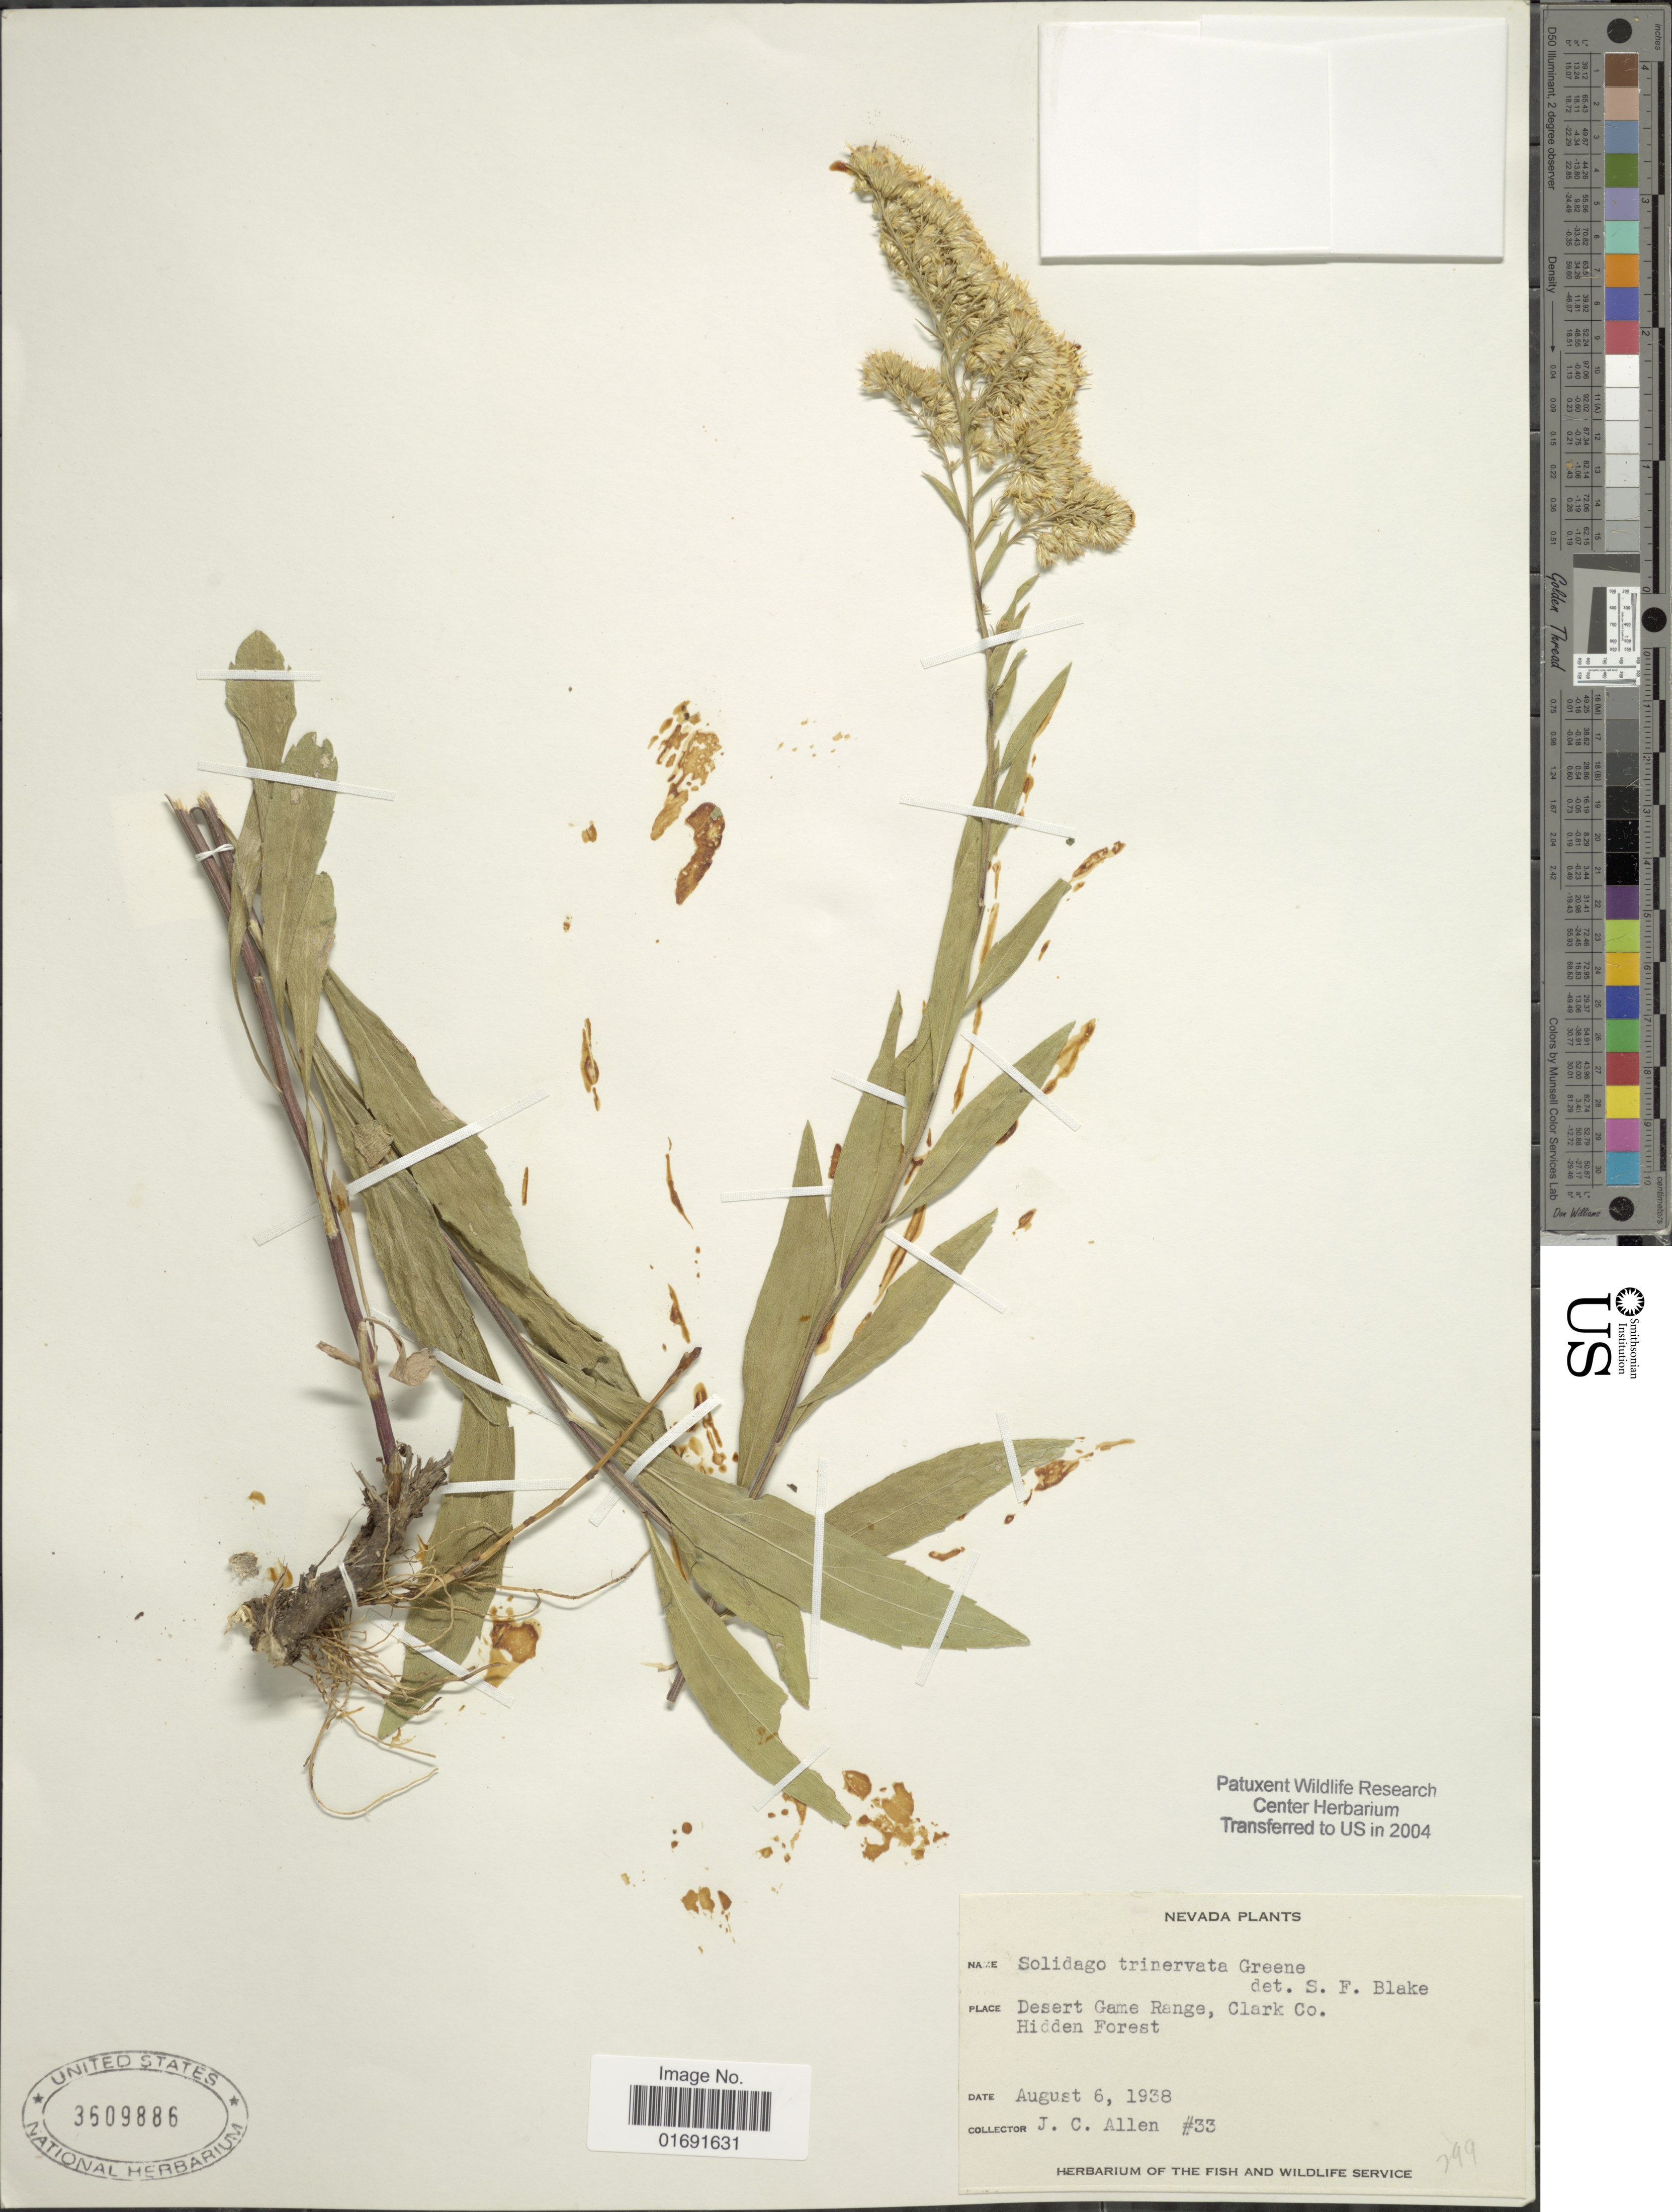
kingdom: Plantae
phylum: Tracheophyta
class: Magnoliopsida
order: Asterales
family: Asteraceae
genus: Solidago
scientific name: Solidago velutina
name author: DC.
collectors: J. C. Allen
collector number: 33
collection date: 1938-08-06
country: United States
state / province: Nevada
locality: Desert Game Range, Clark Co., Hidden Forest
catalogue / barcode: US 3609886